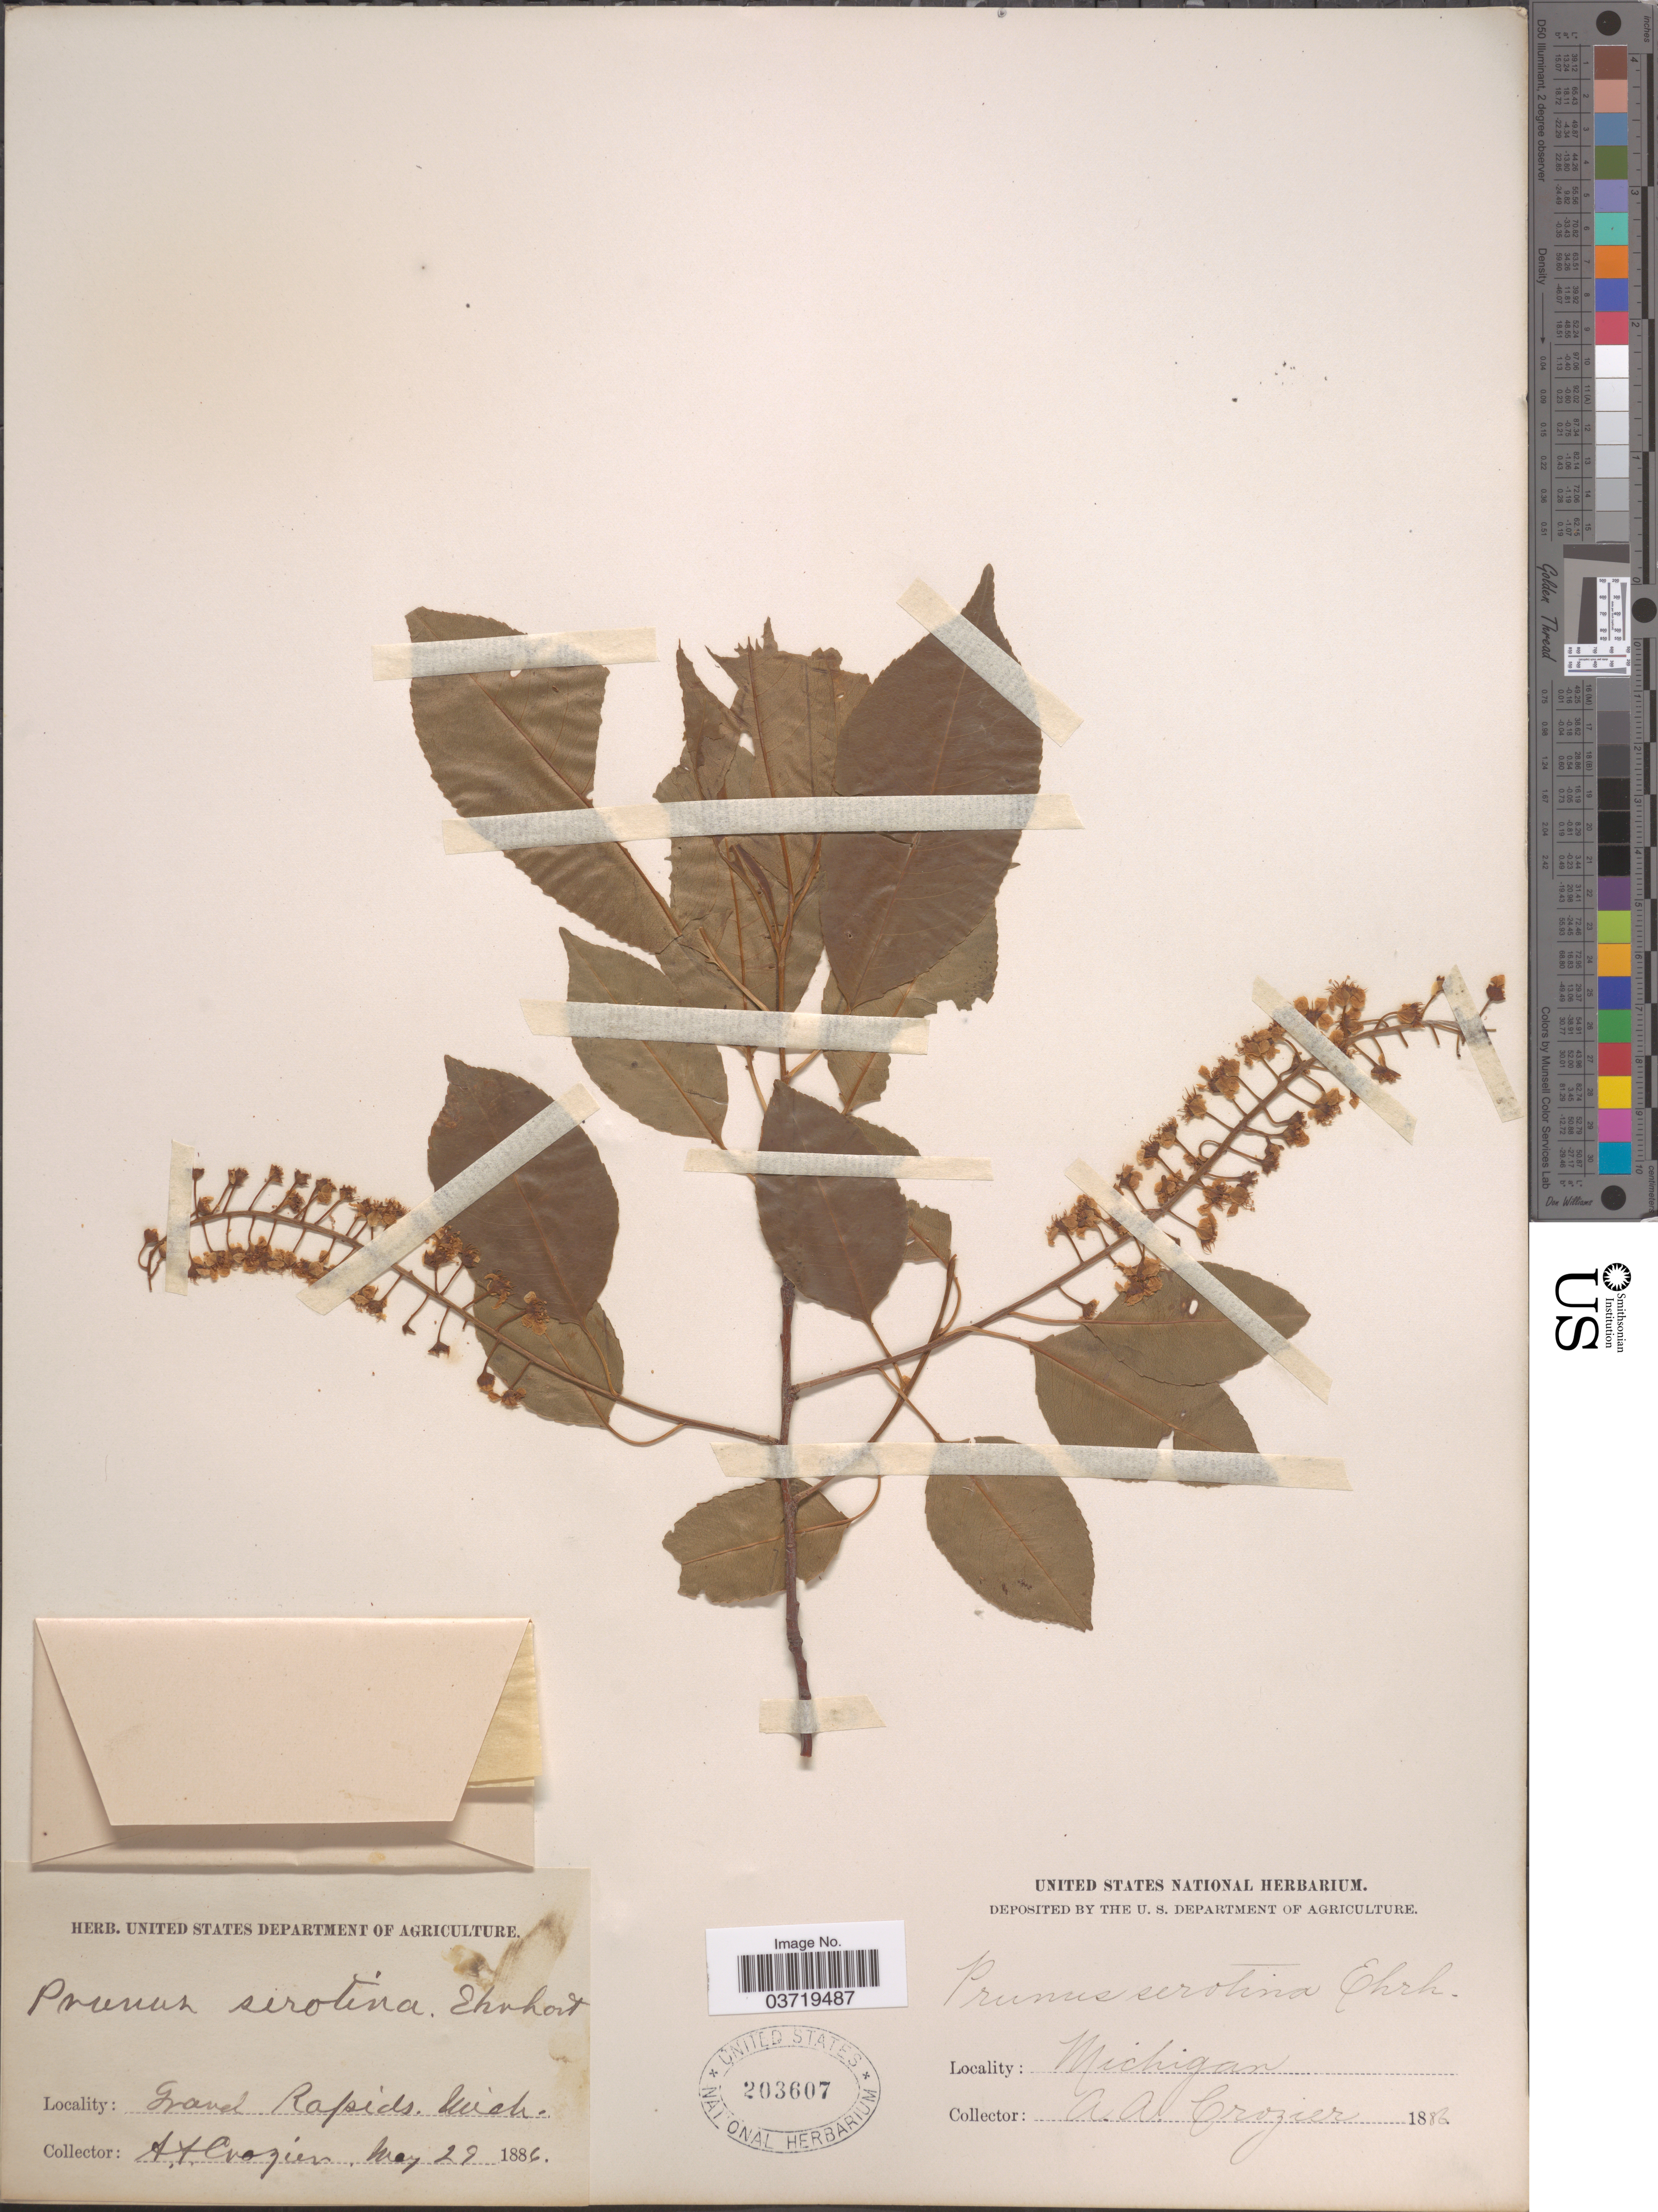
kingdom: Plantae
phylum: Tracheophyta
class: Magnoliopsida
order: Rosales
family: Rosaceae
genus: Prunus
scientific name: Prunus serotina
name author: Ehrh.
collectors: A. Crozier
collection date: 1886-05-29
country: United States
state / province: Michigan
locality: Grand Rapids.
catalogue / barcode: US 203607